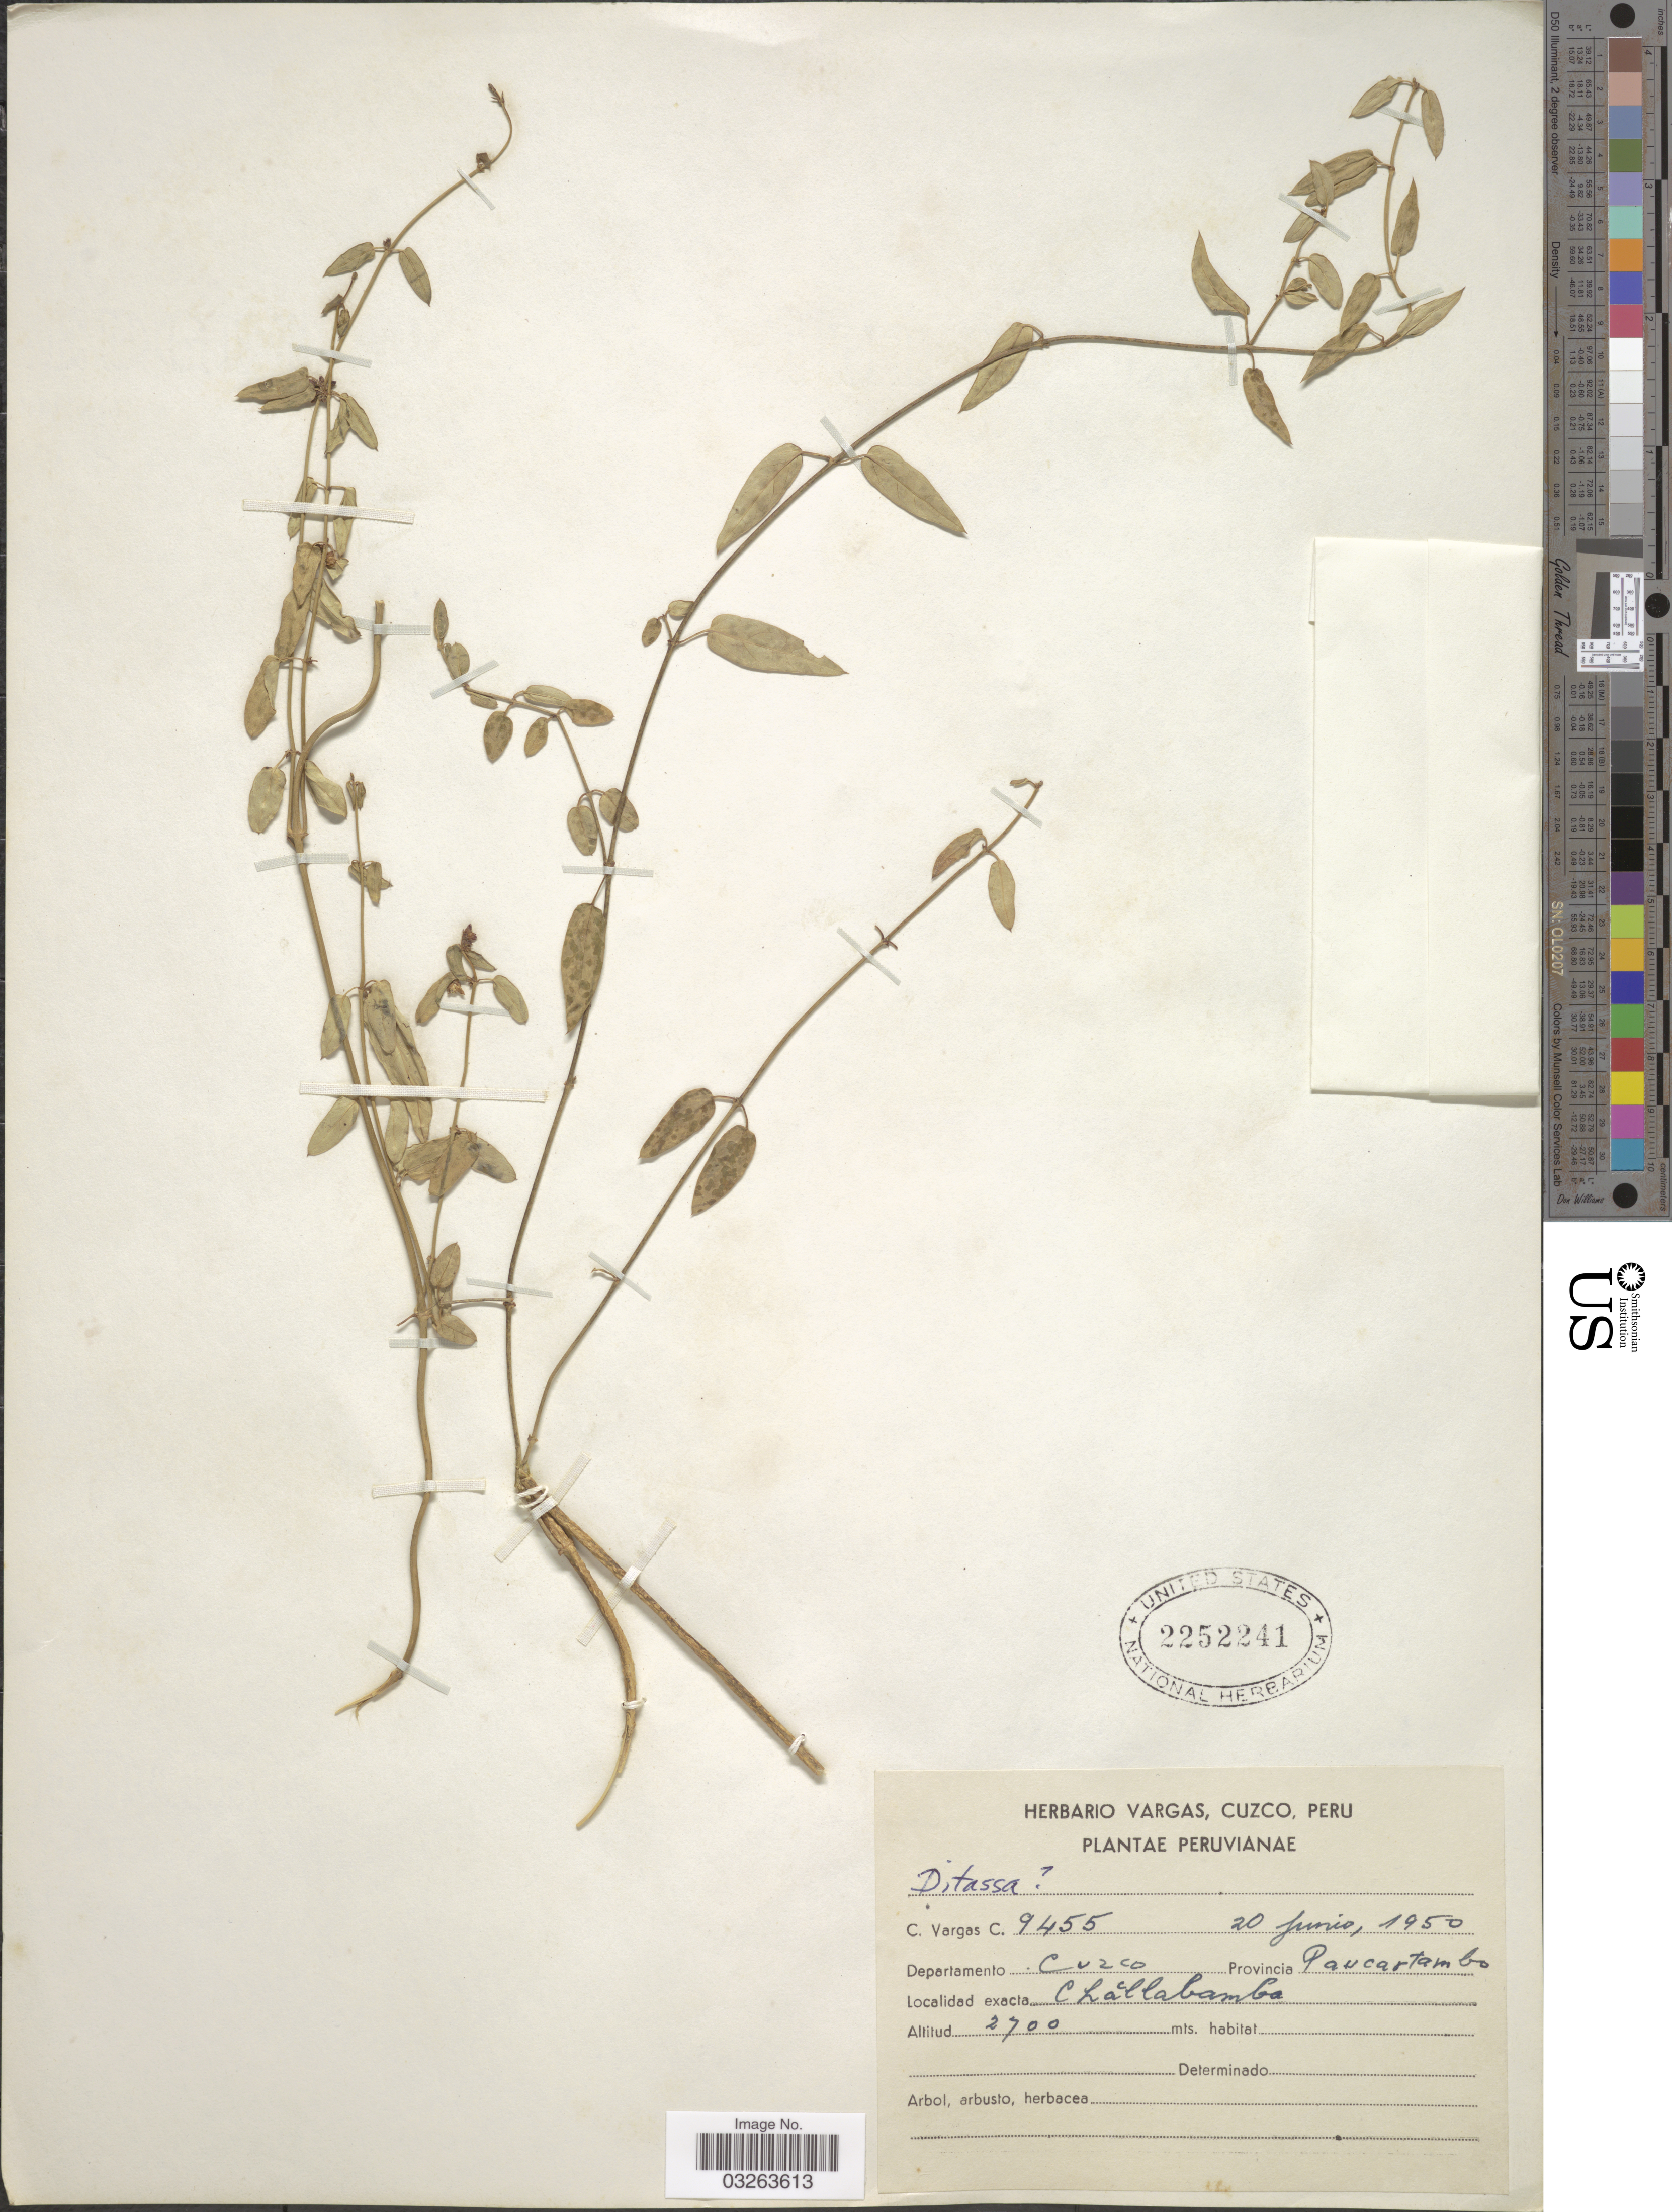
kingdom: Plantae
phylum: Tracheophyta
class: Magnoliopsida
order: Gentianales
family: Apocynaceae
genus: Ditassa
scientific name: Ditassa sp.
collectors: C. Vargas Calderón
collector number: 9455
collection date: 1950-06-20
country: Peru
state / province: Cusco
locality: Departamento Cuzco. Provincia Paucartambo. Chállabamba.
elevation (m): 2700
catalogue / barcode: US 2252241